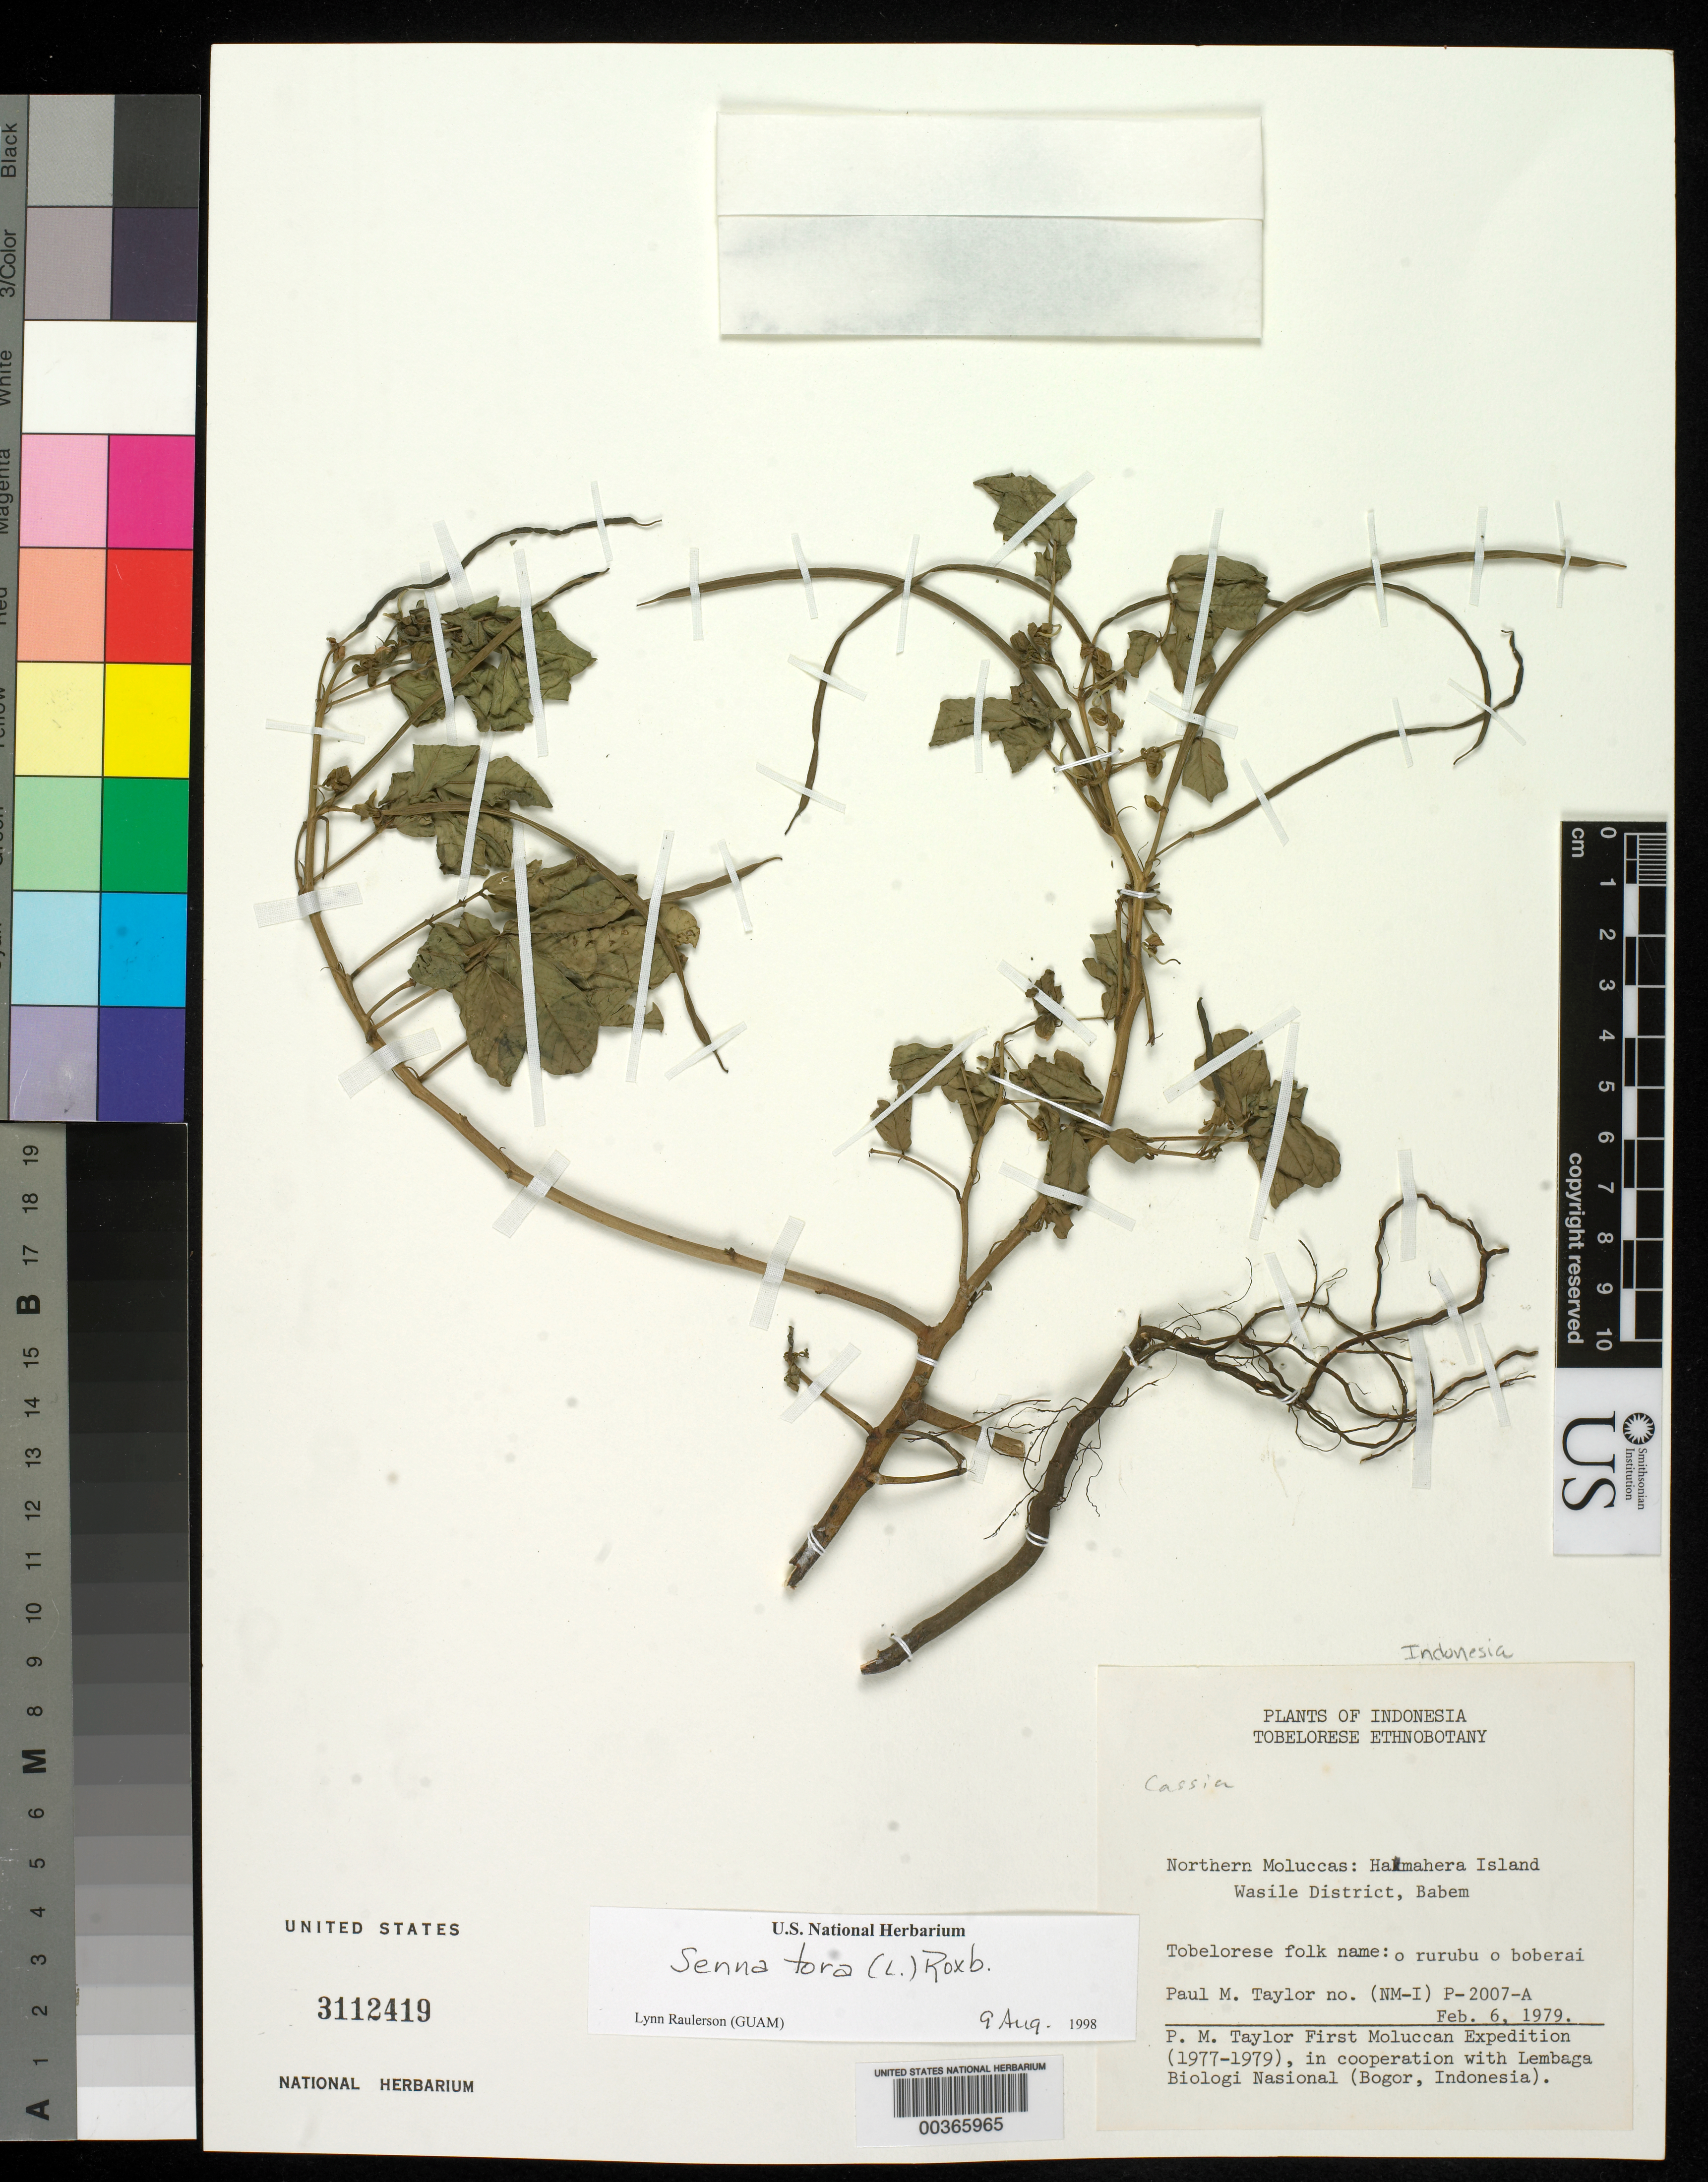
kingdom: Plantae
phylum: Tracheophyta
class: Magnoliopsida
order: Fabales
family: Fabaceae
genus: Senna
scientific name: Senna tora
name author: (L.) Roxb.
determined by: Raulerson, L.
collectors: P. M. Taylor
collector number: (nm-i) P-2007-a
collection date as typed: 06 Feb 1979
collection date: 1979-02-06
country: Indonesia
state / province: Maluku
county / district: Maluku Utara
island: Halmahera Island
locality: Wasile dist.; babem [Moluccas]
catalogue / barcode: US 3112419